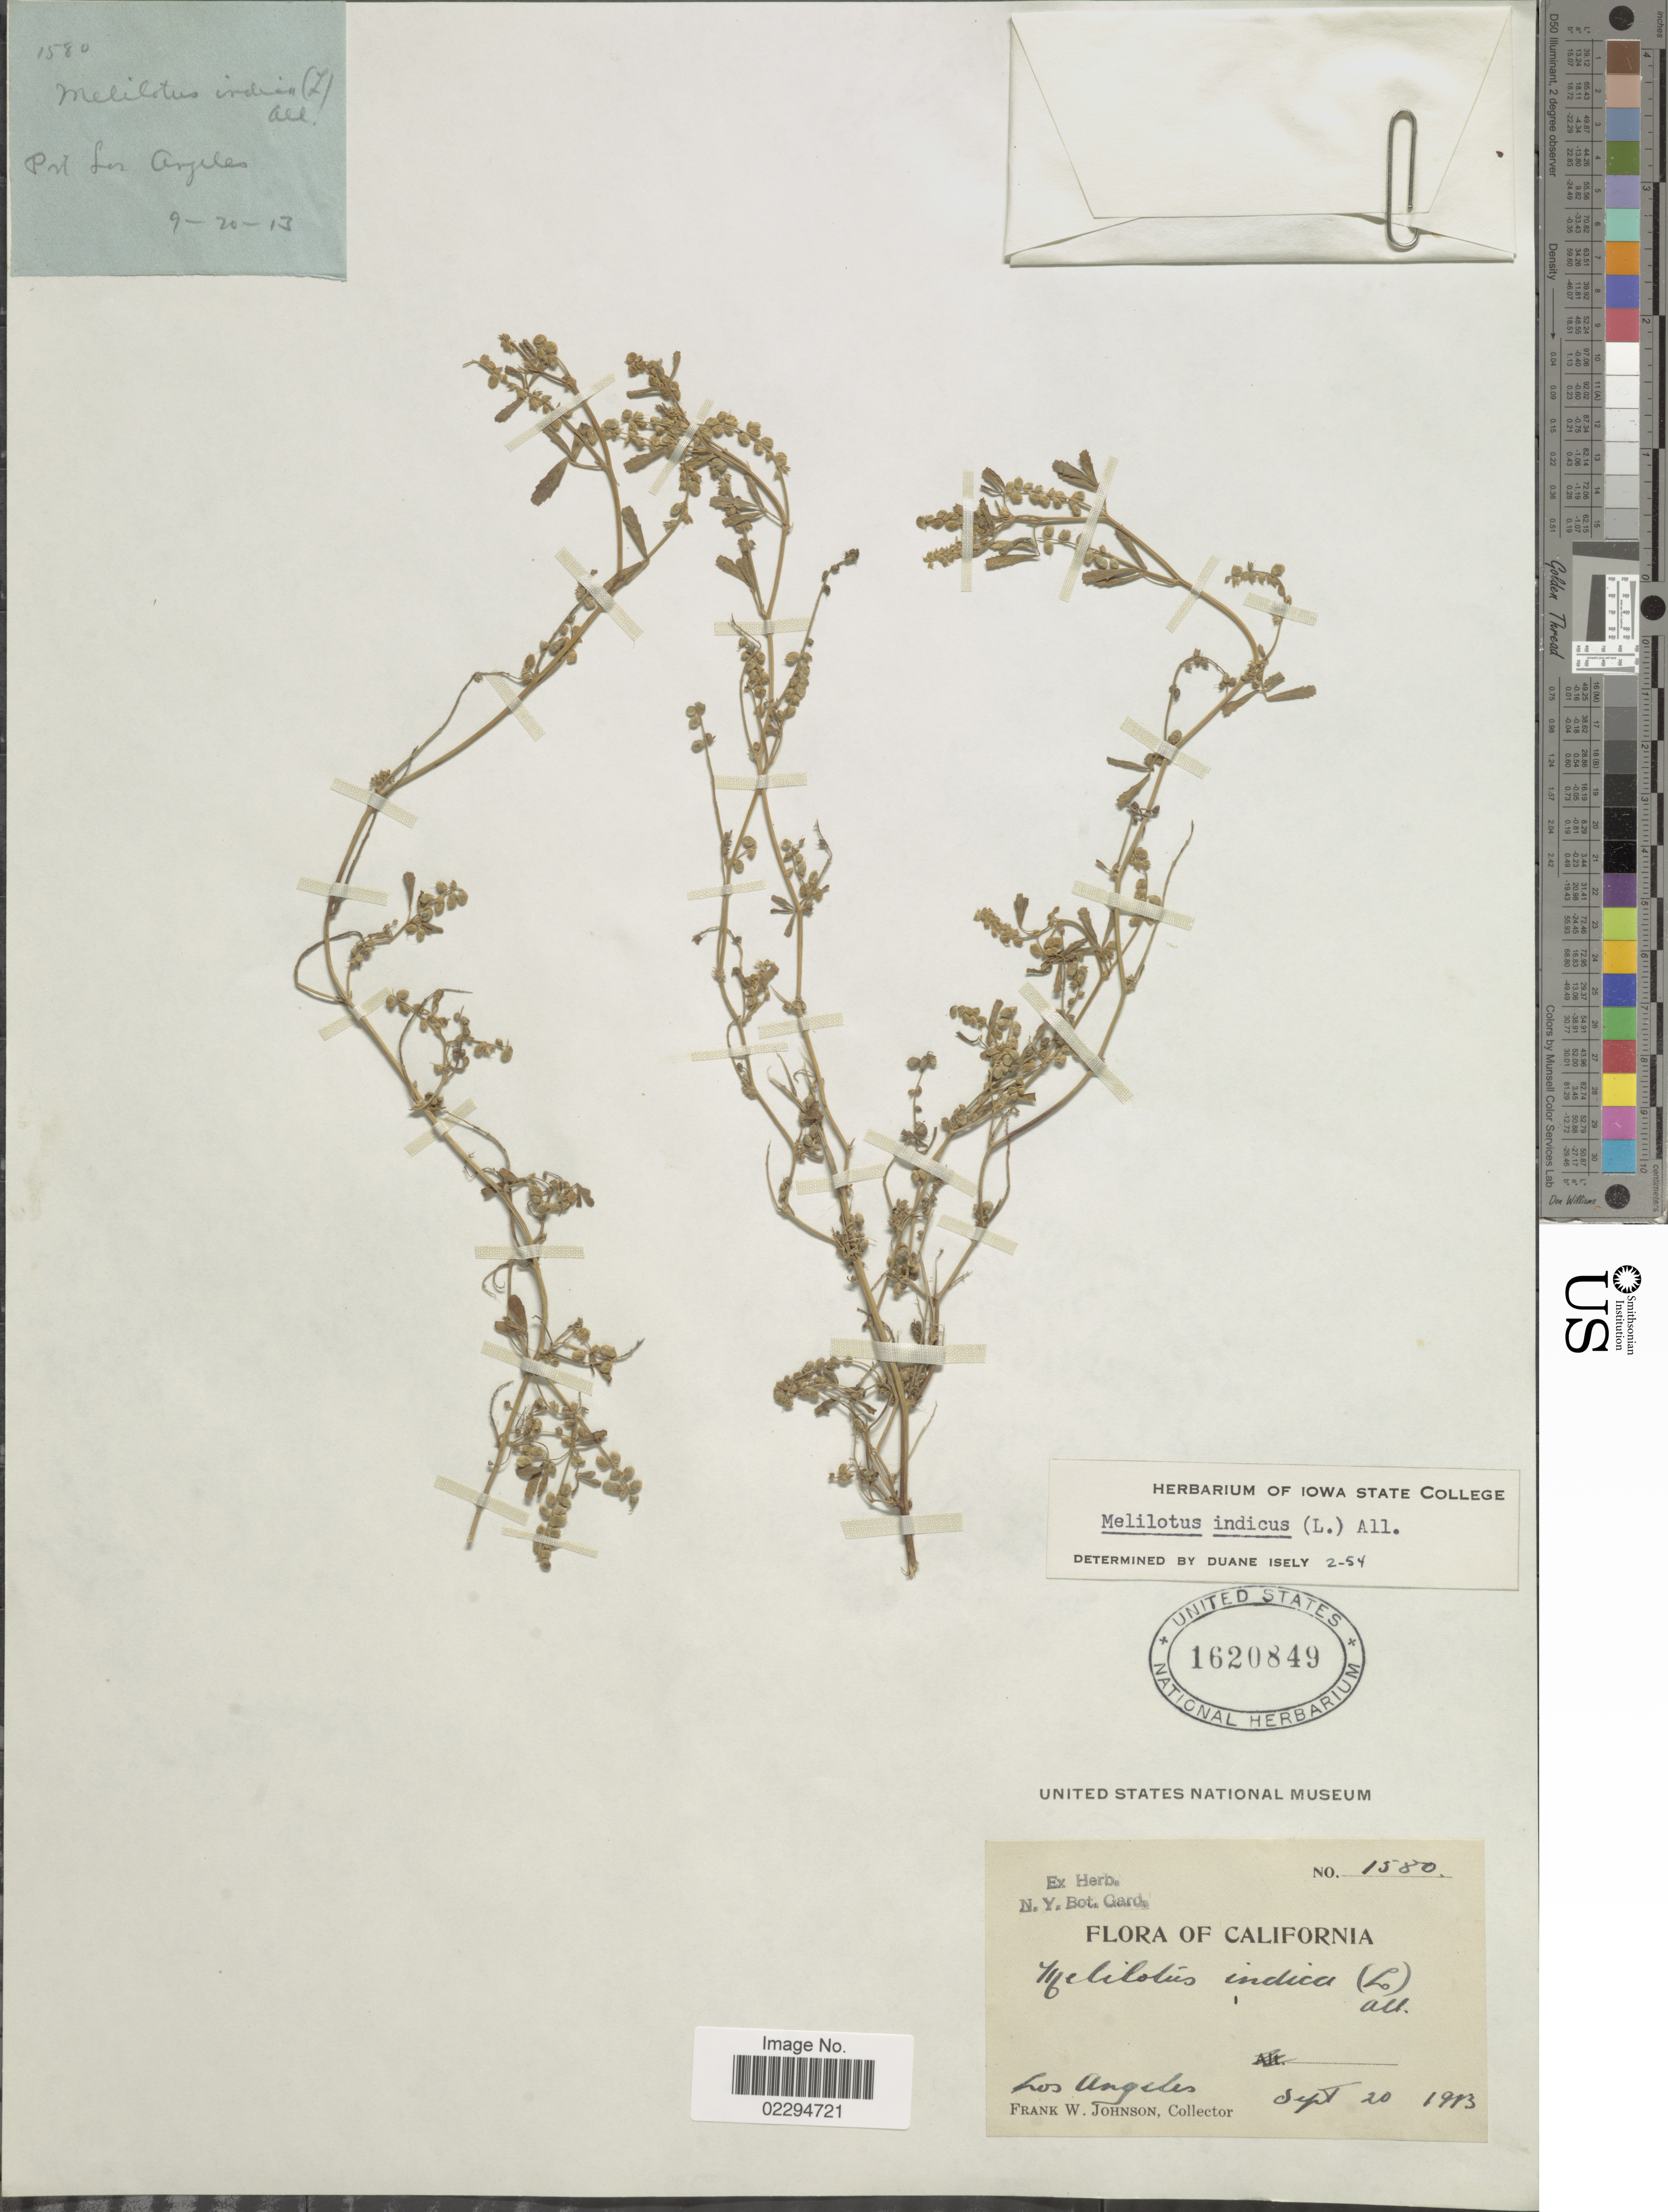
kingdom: Plantae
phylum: Tracheophyta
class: Magnoliopsida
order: Fabales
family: Fabaceae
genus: Melilotus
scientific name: Melilotus indicus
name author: (L.) All.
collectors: F. W. Johnson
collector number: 1580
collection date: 1913-09-20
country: United States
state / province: California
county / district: Los Angeles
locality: Los Angeles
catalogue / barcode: US 1620849